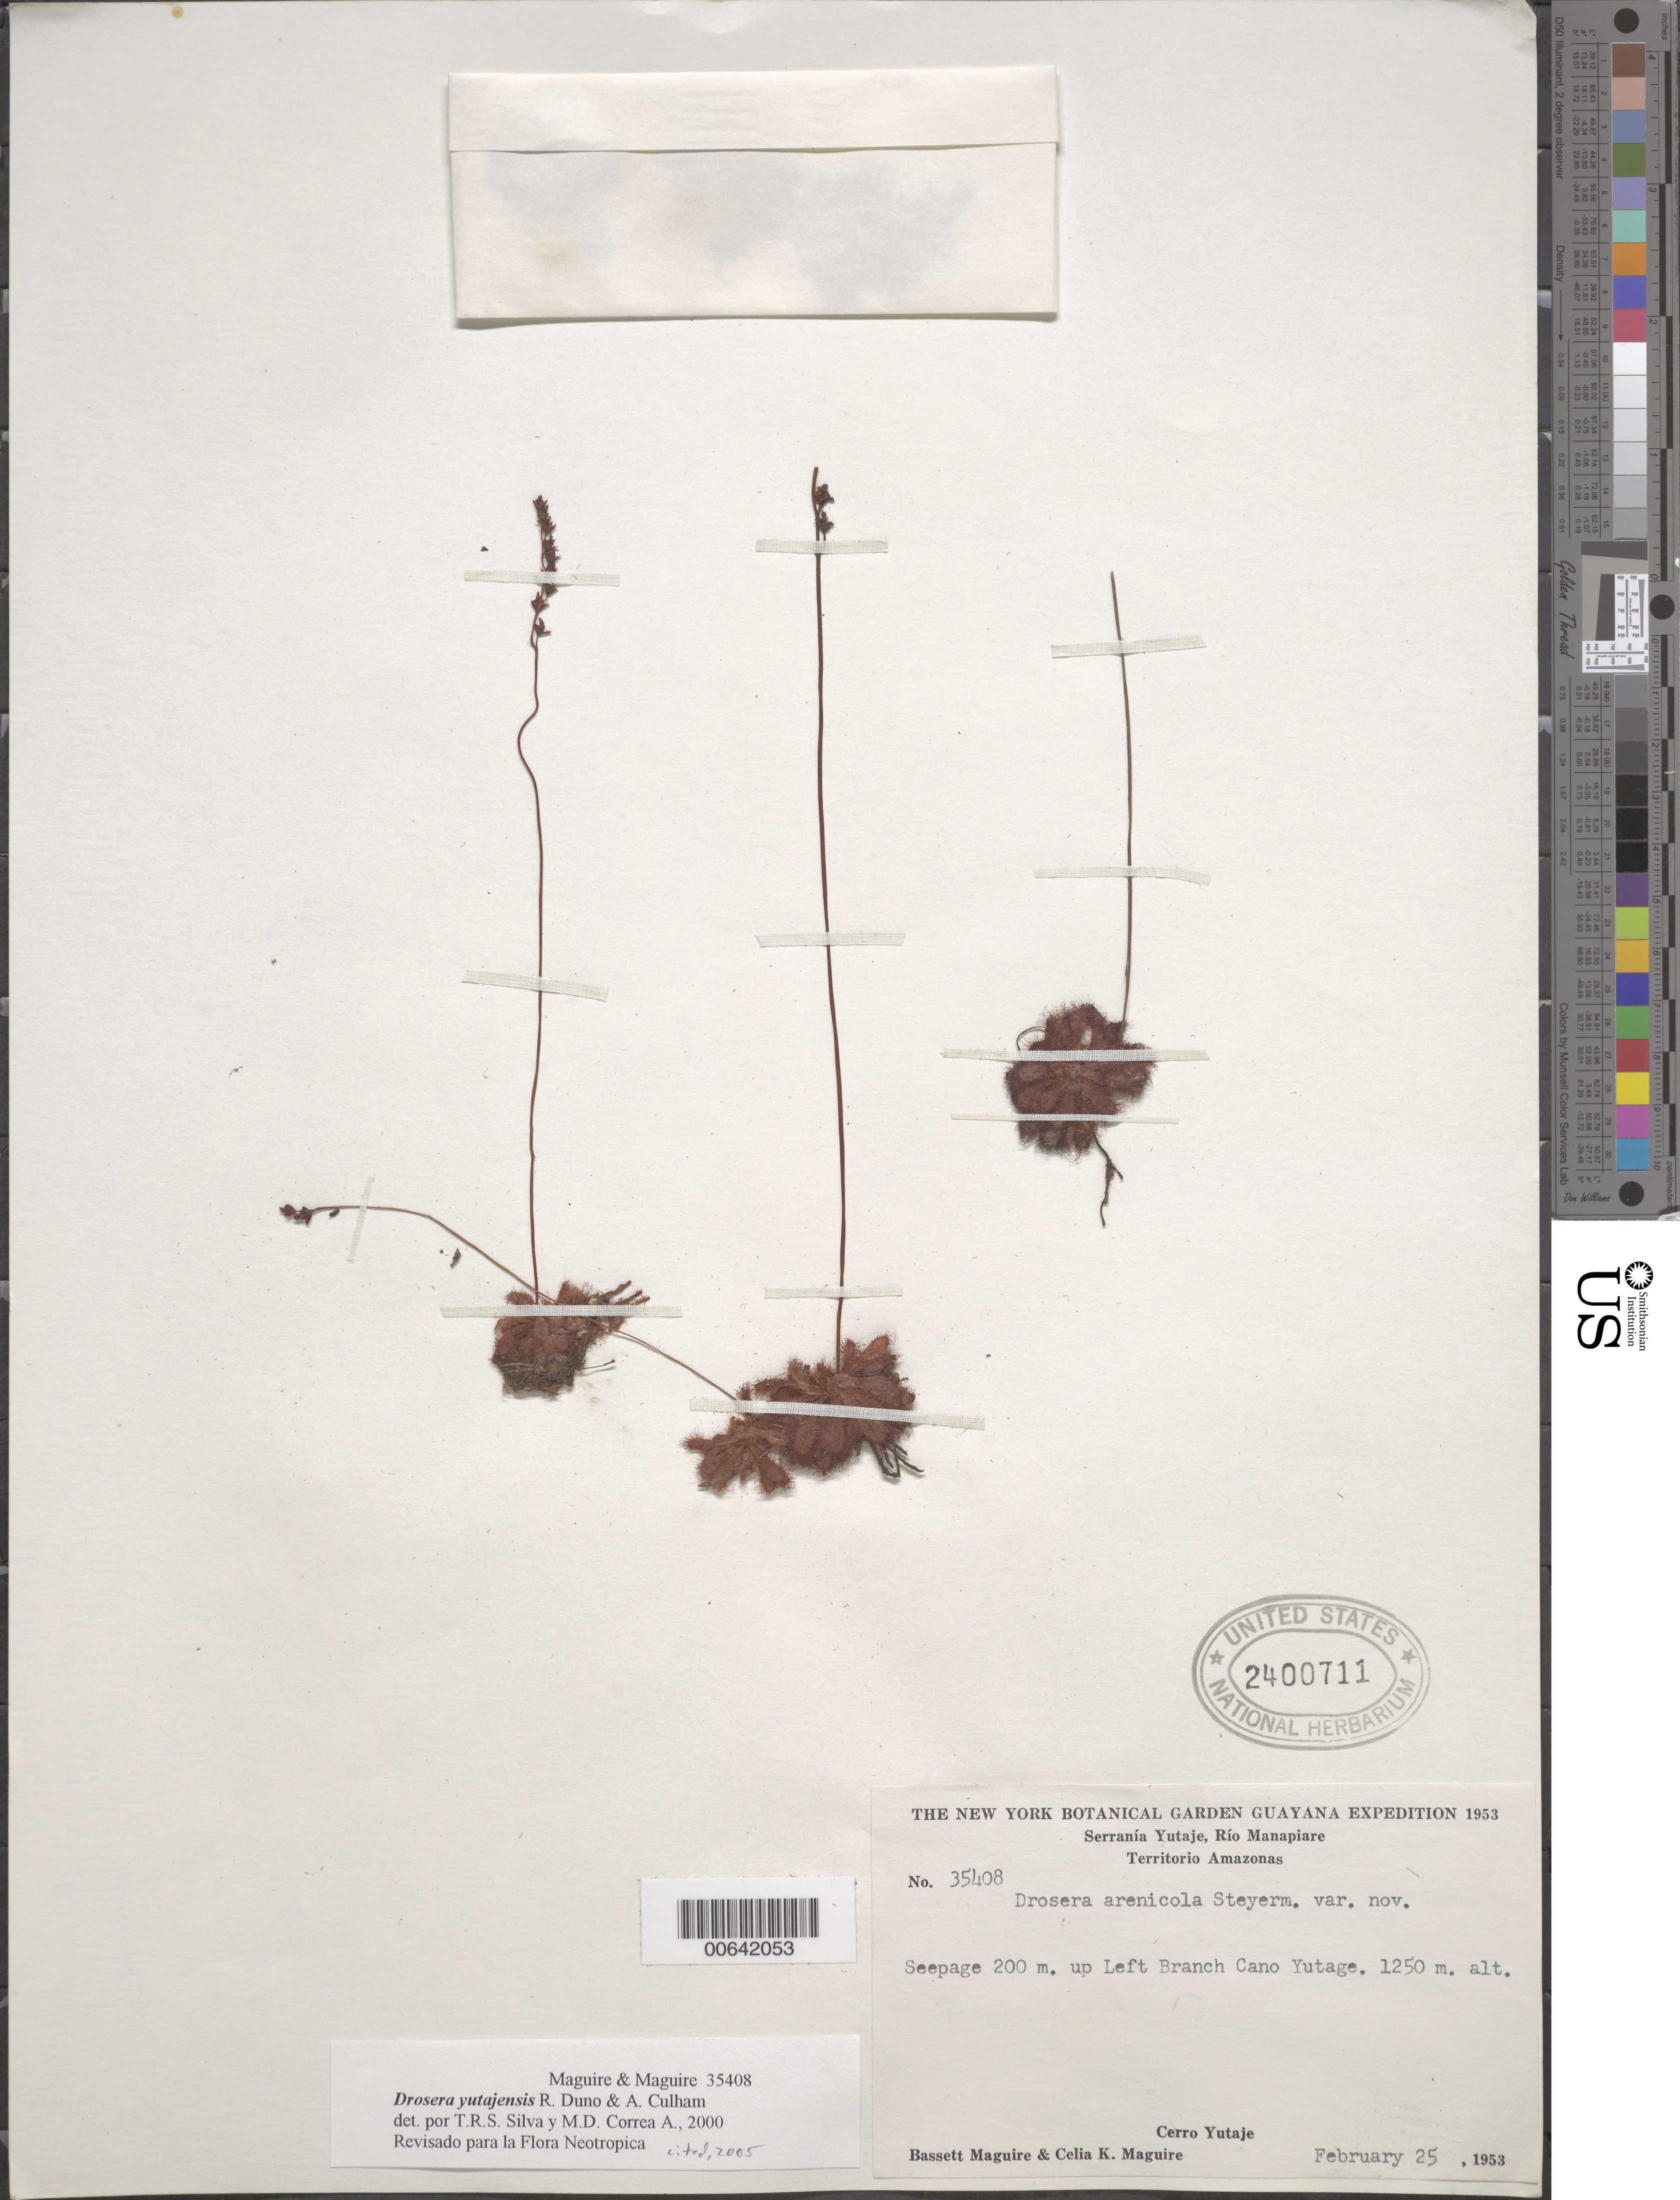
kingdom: Plantae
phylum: Tracheophyta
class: Magnoliopsida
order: Caryophyllales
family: Droseraceae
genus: Drosera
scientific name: Drosera yutajensis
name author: Duno & Culham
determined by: Silva, T. R. S. & Correa A. , M. D.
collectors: B. Maguire & C. K. Maguire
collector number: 35408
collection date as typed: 25 Feb 1953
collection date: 1953-02-25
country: Venezuela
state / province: Amazonas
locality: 200 m. up Left Branch Cano Yutage. Cerro Yutaje.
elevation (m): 1250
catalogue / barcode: US 2400711